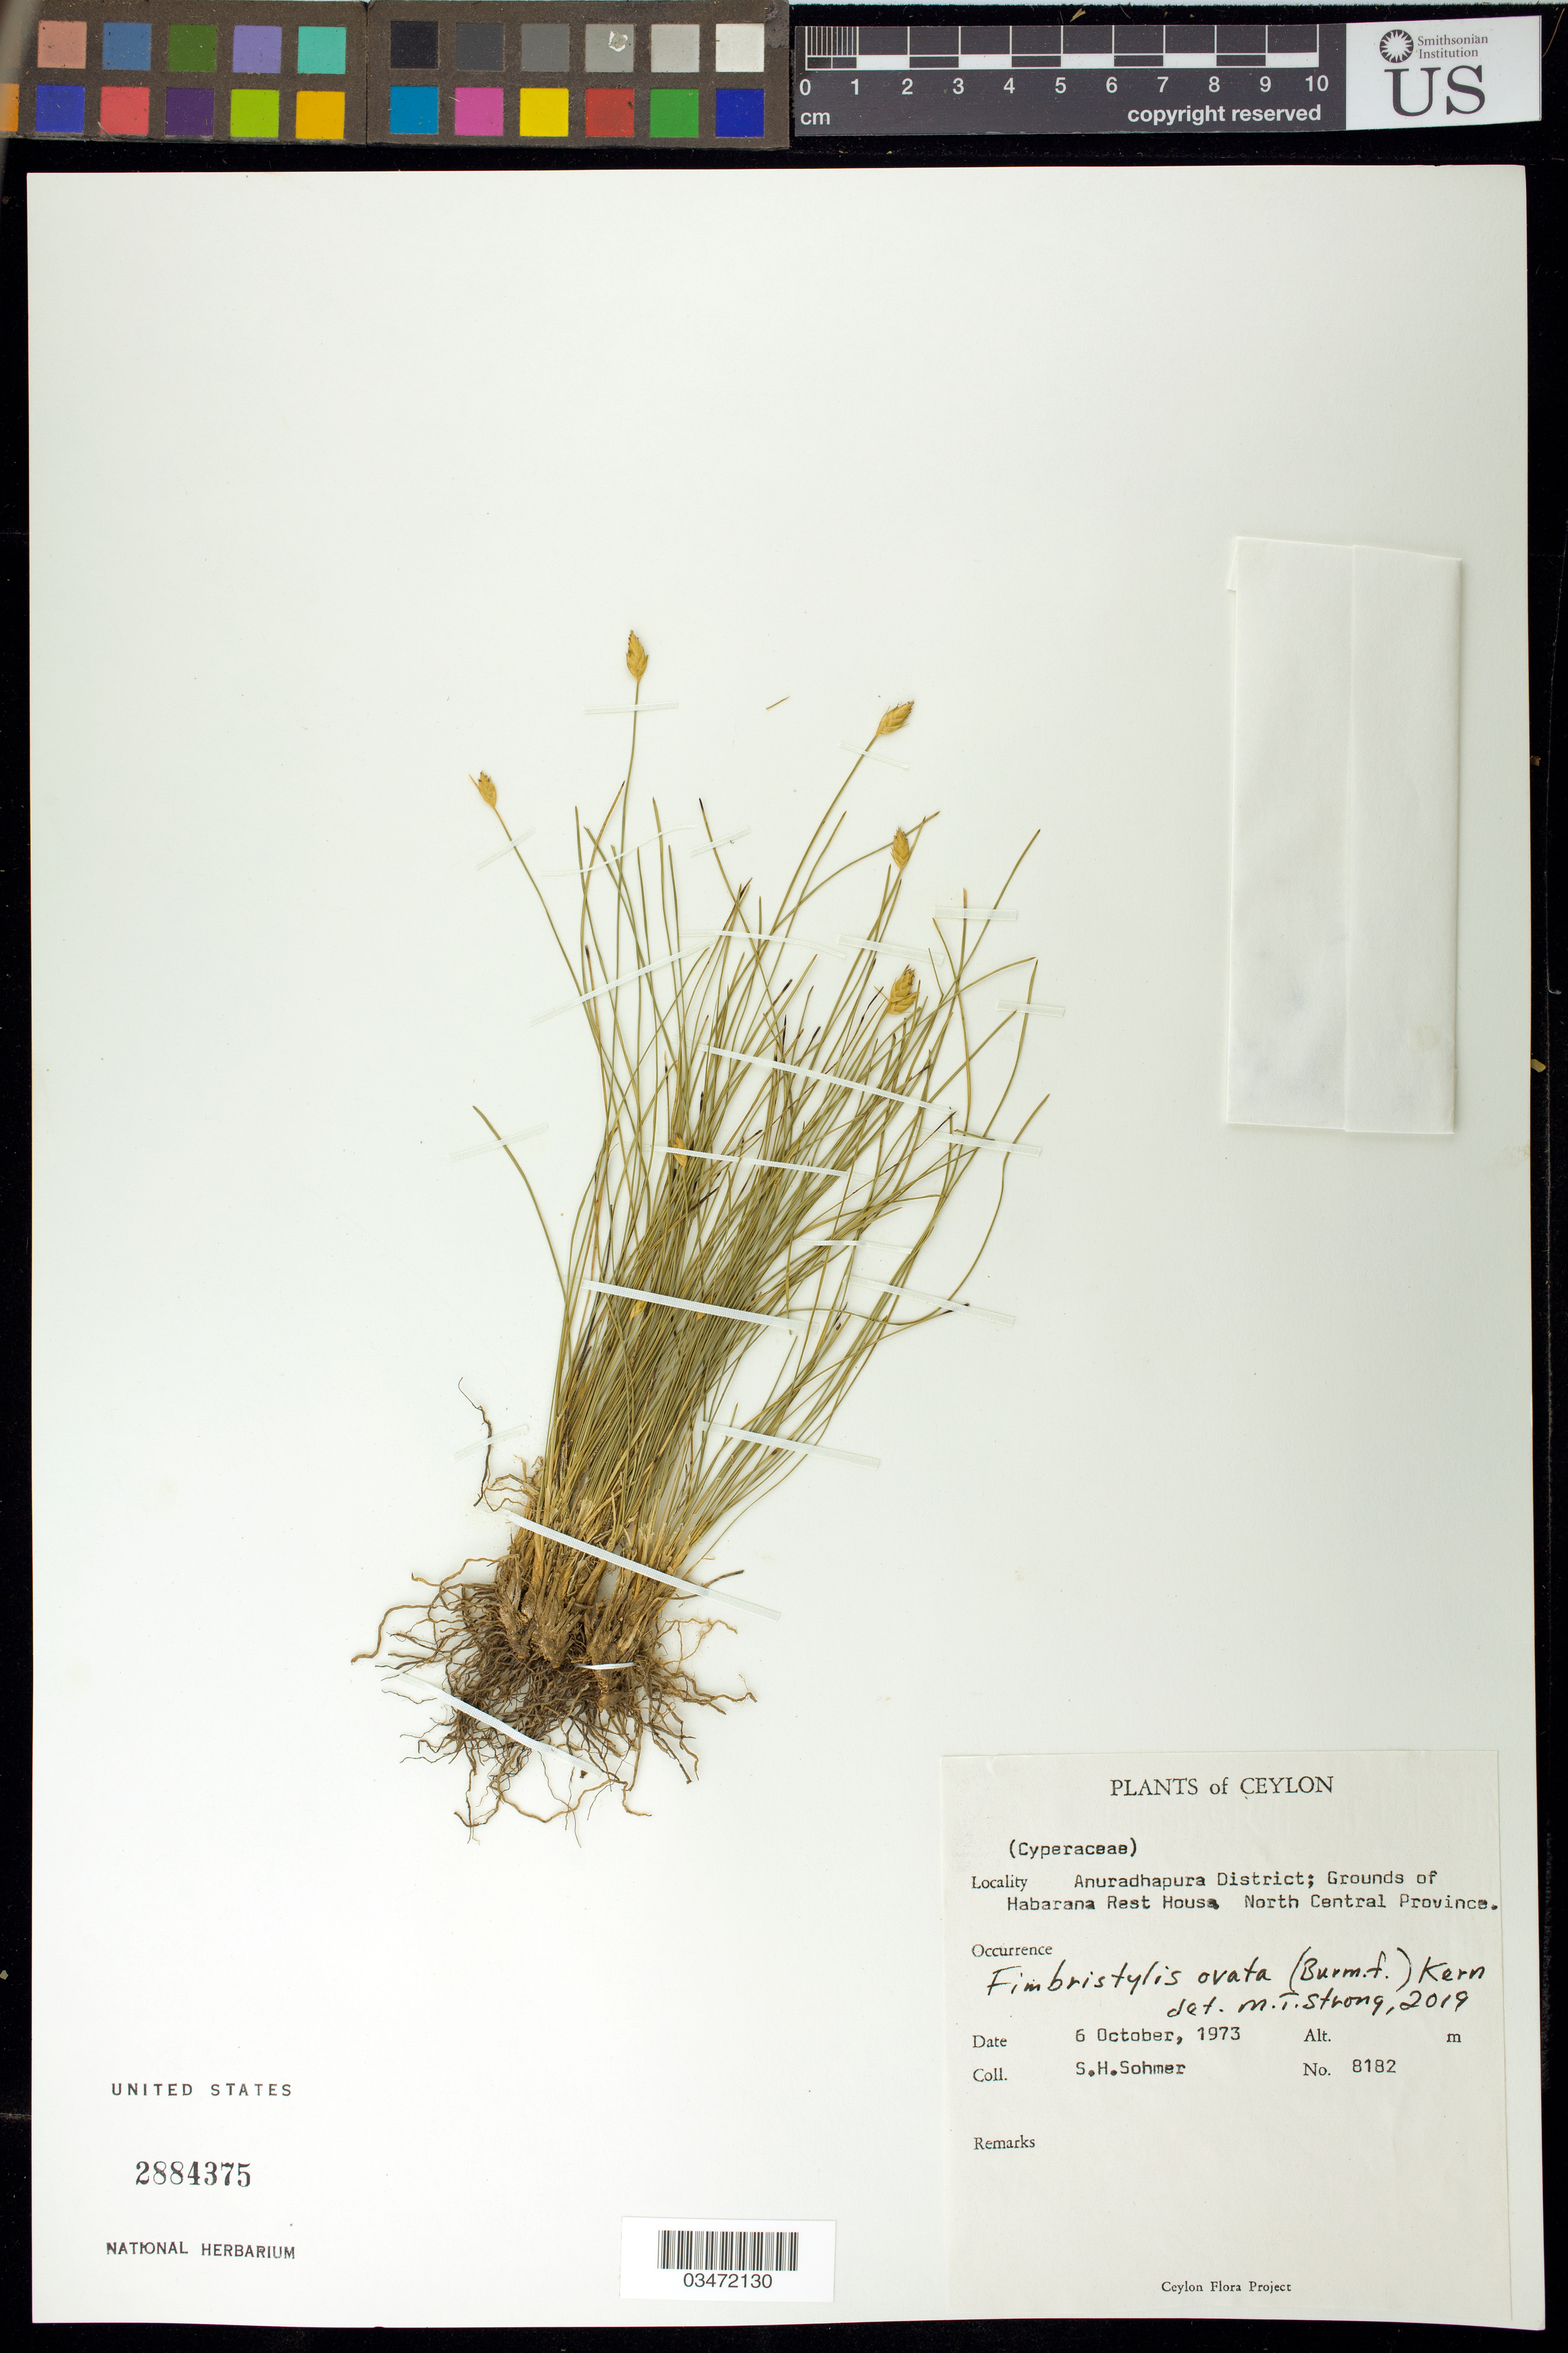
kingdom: Plantae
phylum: Tracheophyta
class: Liliopsida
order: Poales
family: Cyperaceae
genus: Abildgaardia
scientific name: Abildgaardia ovata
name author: (Burm. f.) Kral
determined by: Strong, Mark T., (BOT), Smithsonian Institution - National Museum of Natural History (UNITED STATES)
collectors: S. H. Sohmer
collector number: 8182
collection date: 1973-10-06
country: Sri Lanka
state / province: North Central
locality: Anuradhapura District; grounds of Habarana Rest House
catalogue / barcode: US 2884375